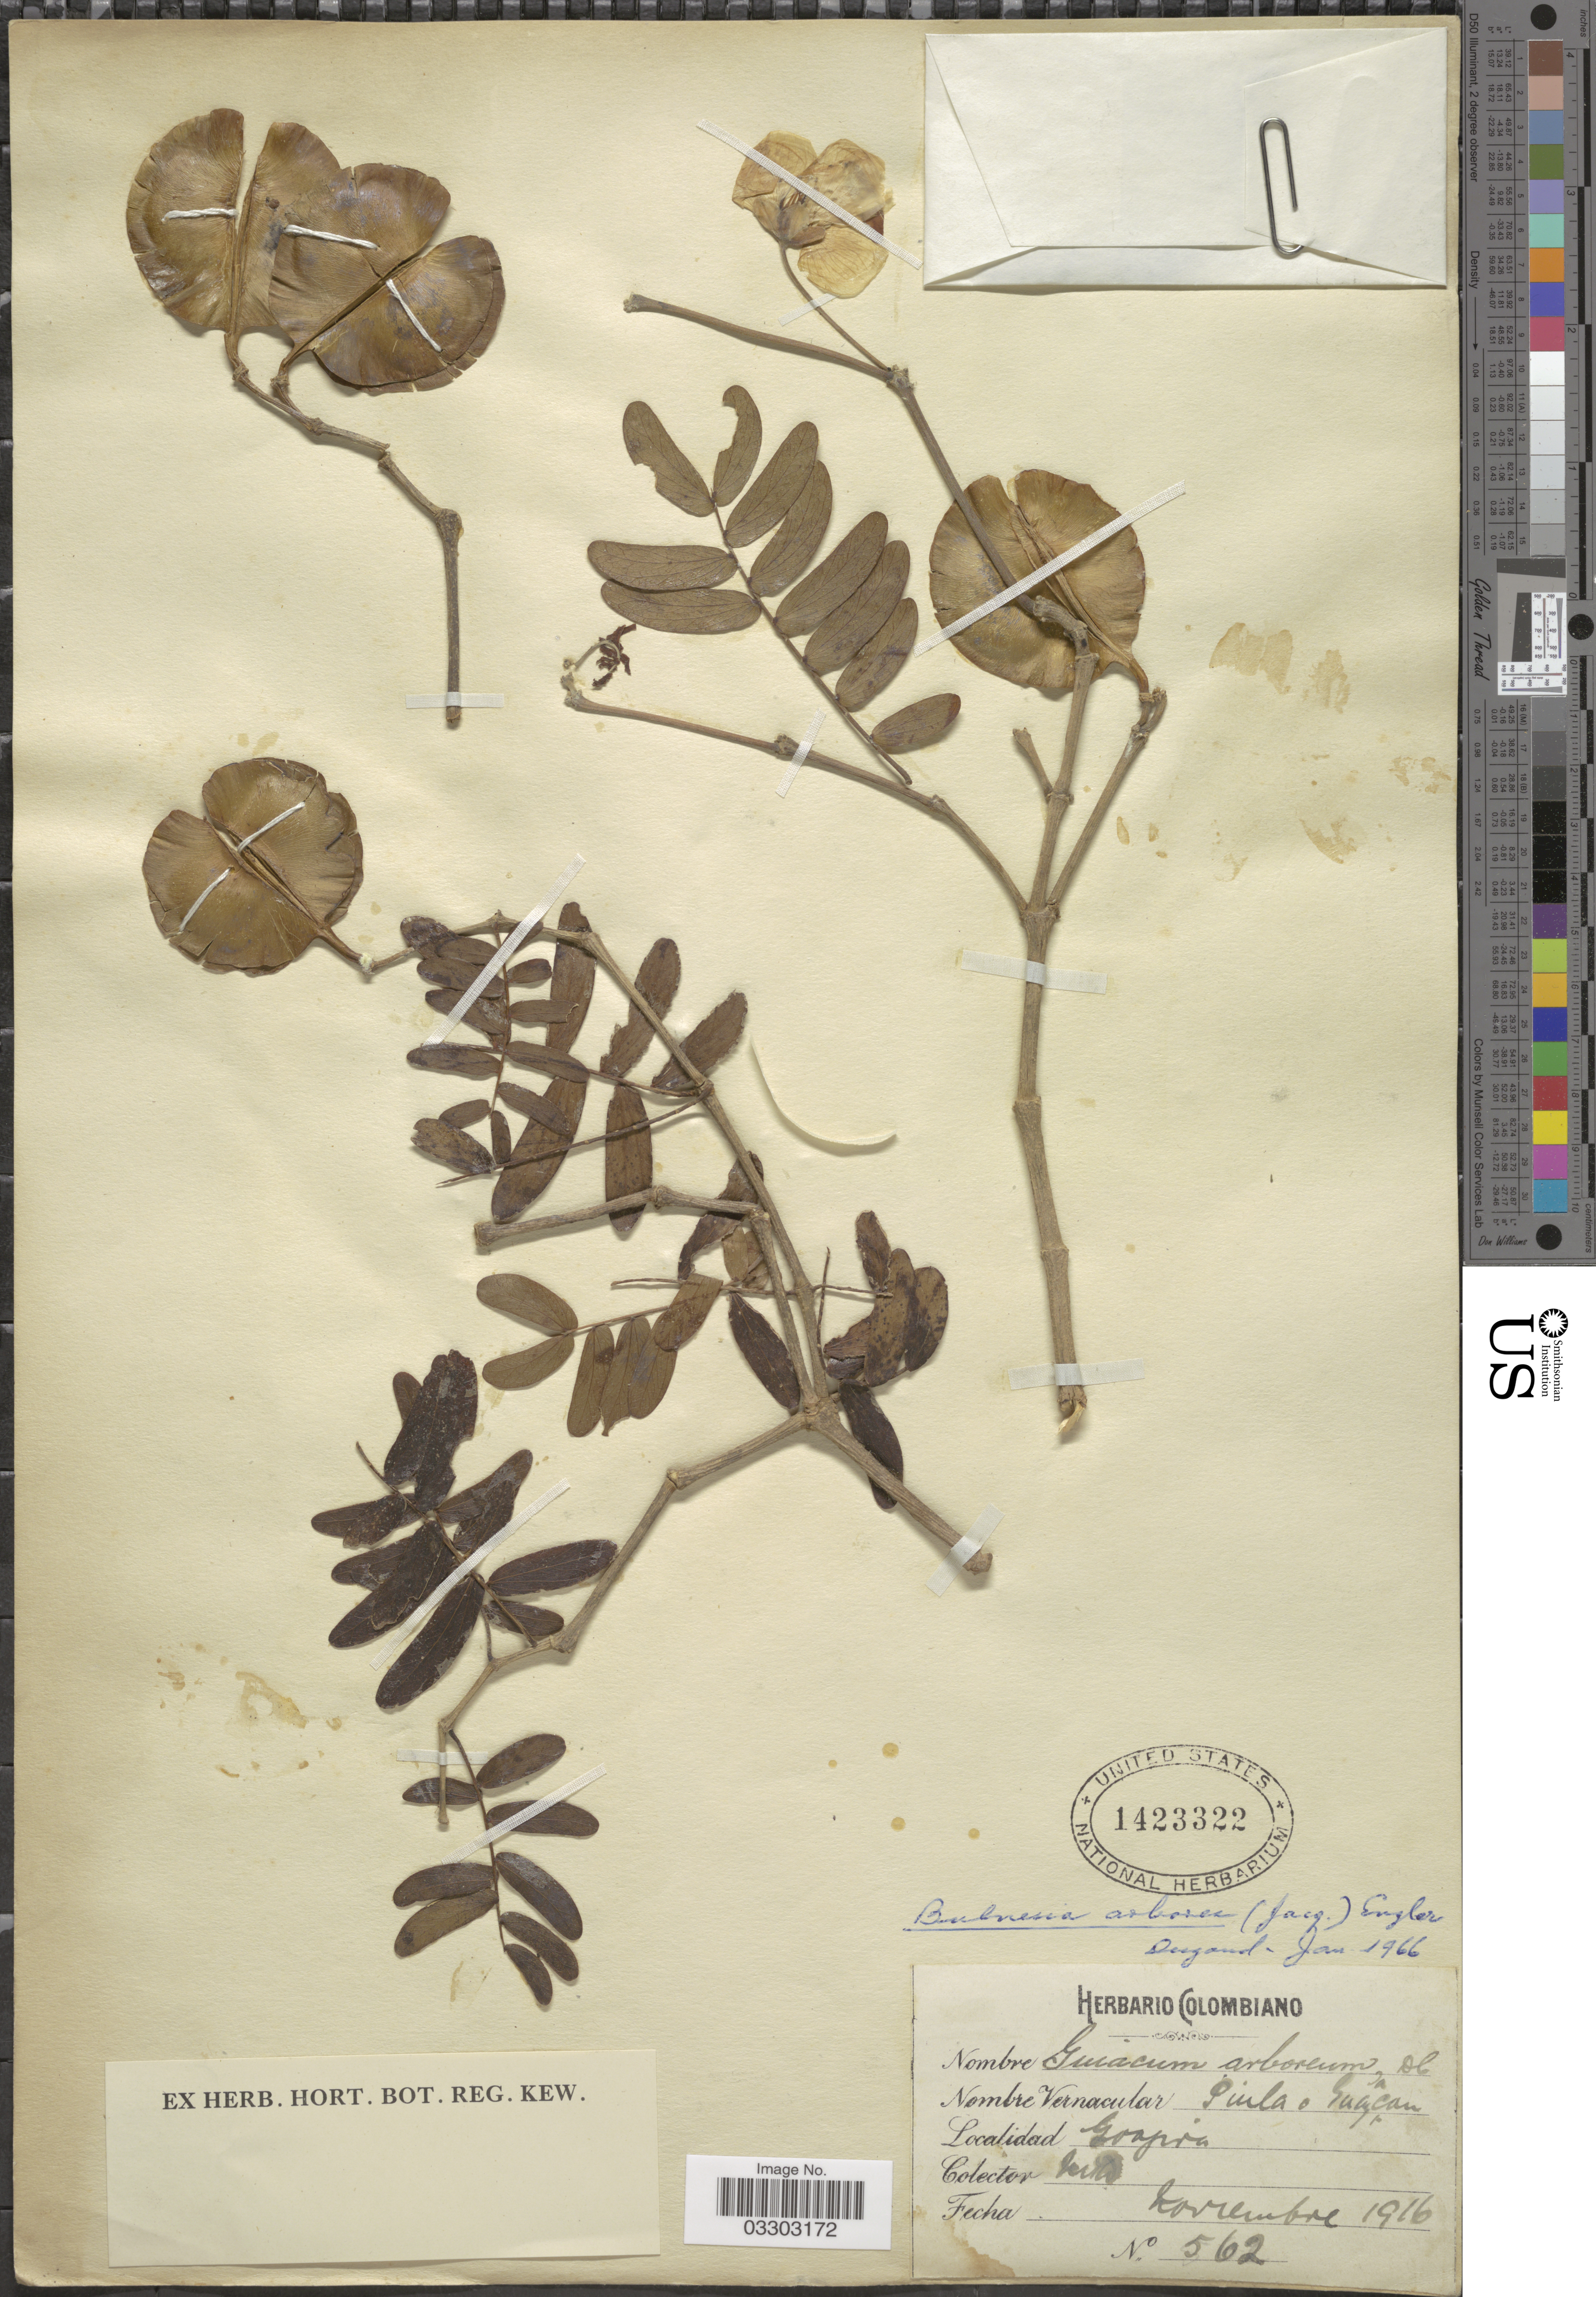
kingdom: Plantae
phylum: Tracheophyta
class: Magnoliopsida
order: Zygophyllales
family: Zygophyllaceae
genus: Gonopterodendron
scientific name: Gonopterodendron arboreum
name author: (Jacq.) Godoy-Bürki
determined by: U.S. National Herbarium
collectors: M. T. Dawe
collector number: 562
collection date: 1916-11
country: Colombia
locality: Goajira.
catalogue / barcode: US 1423322